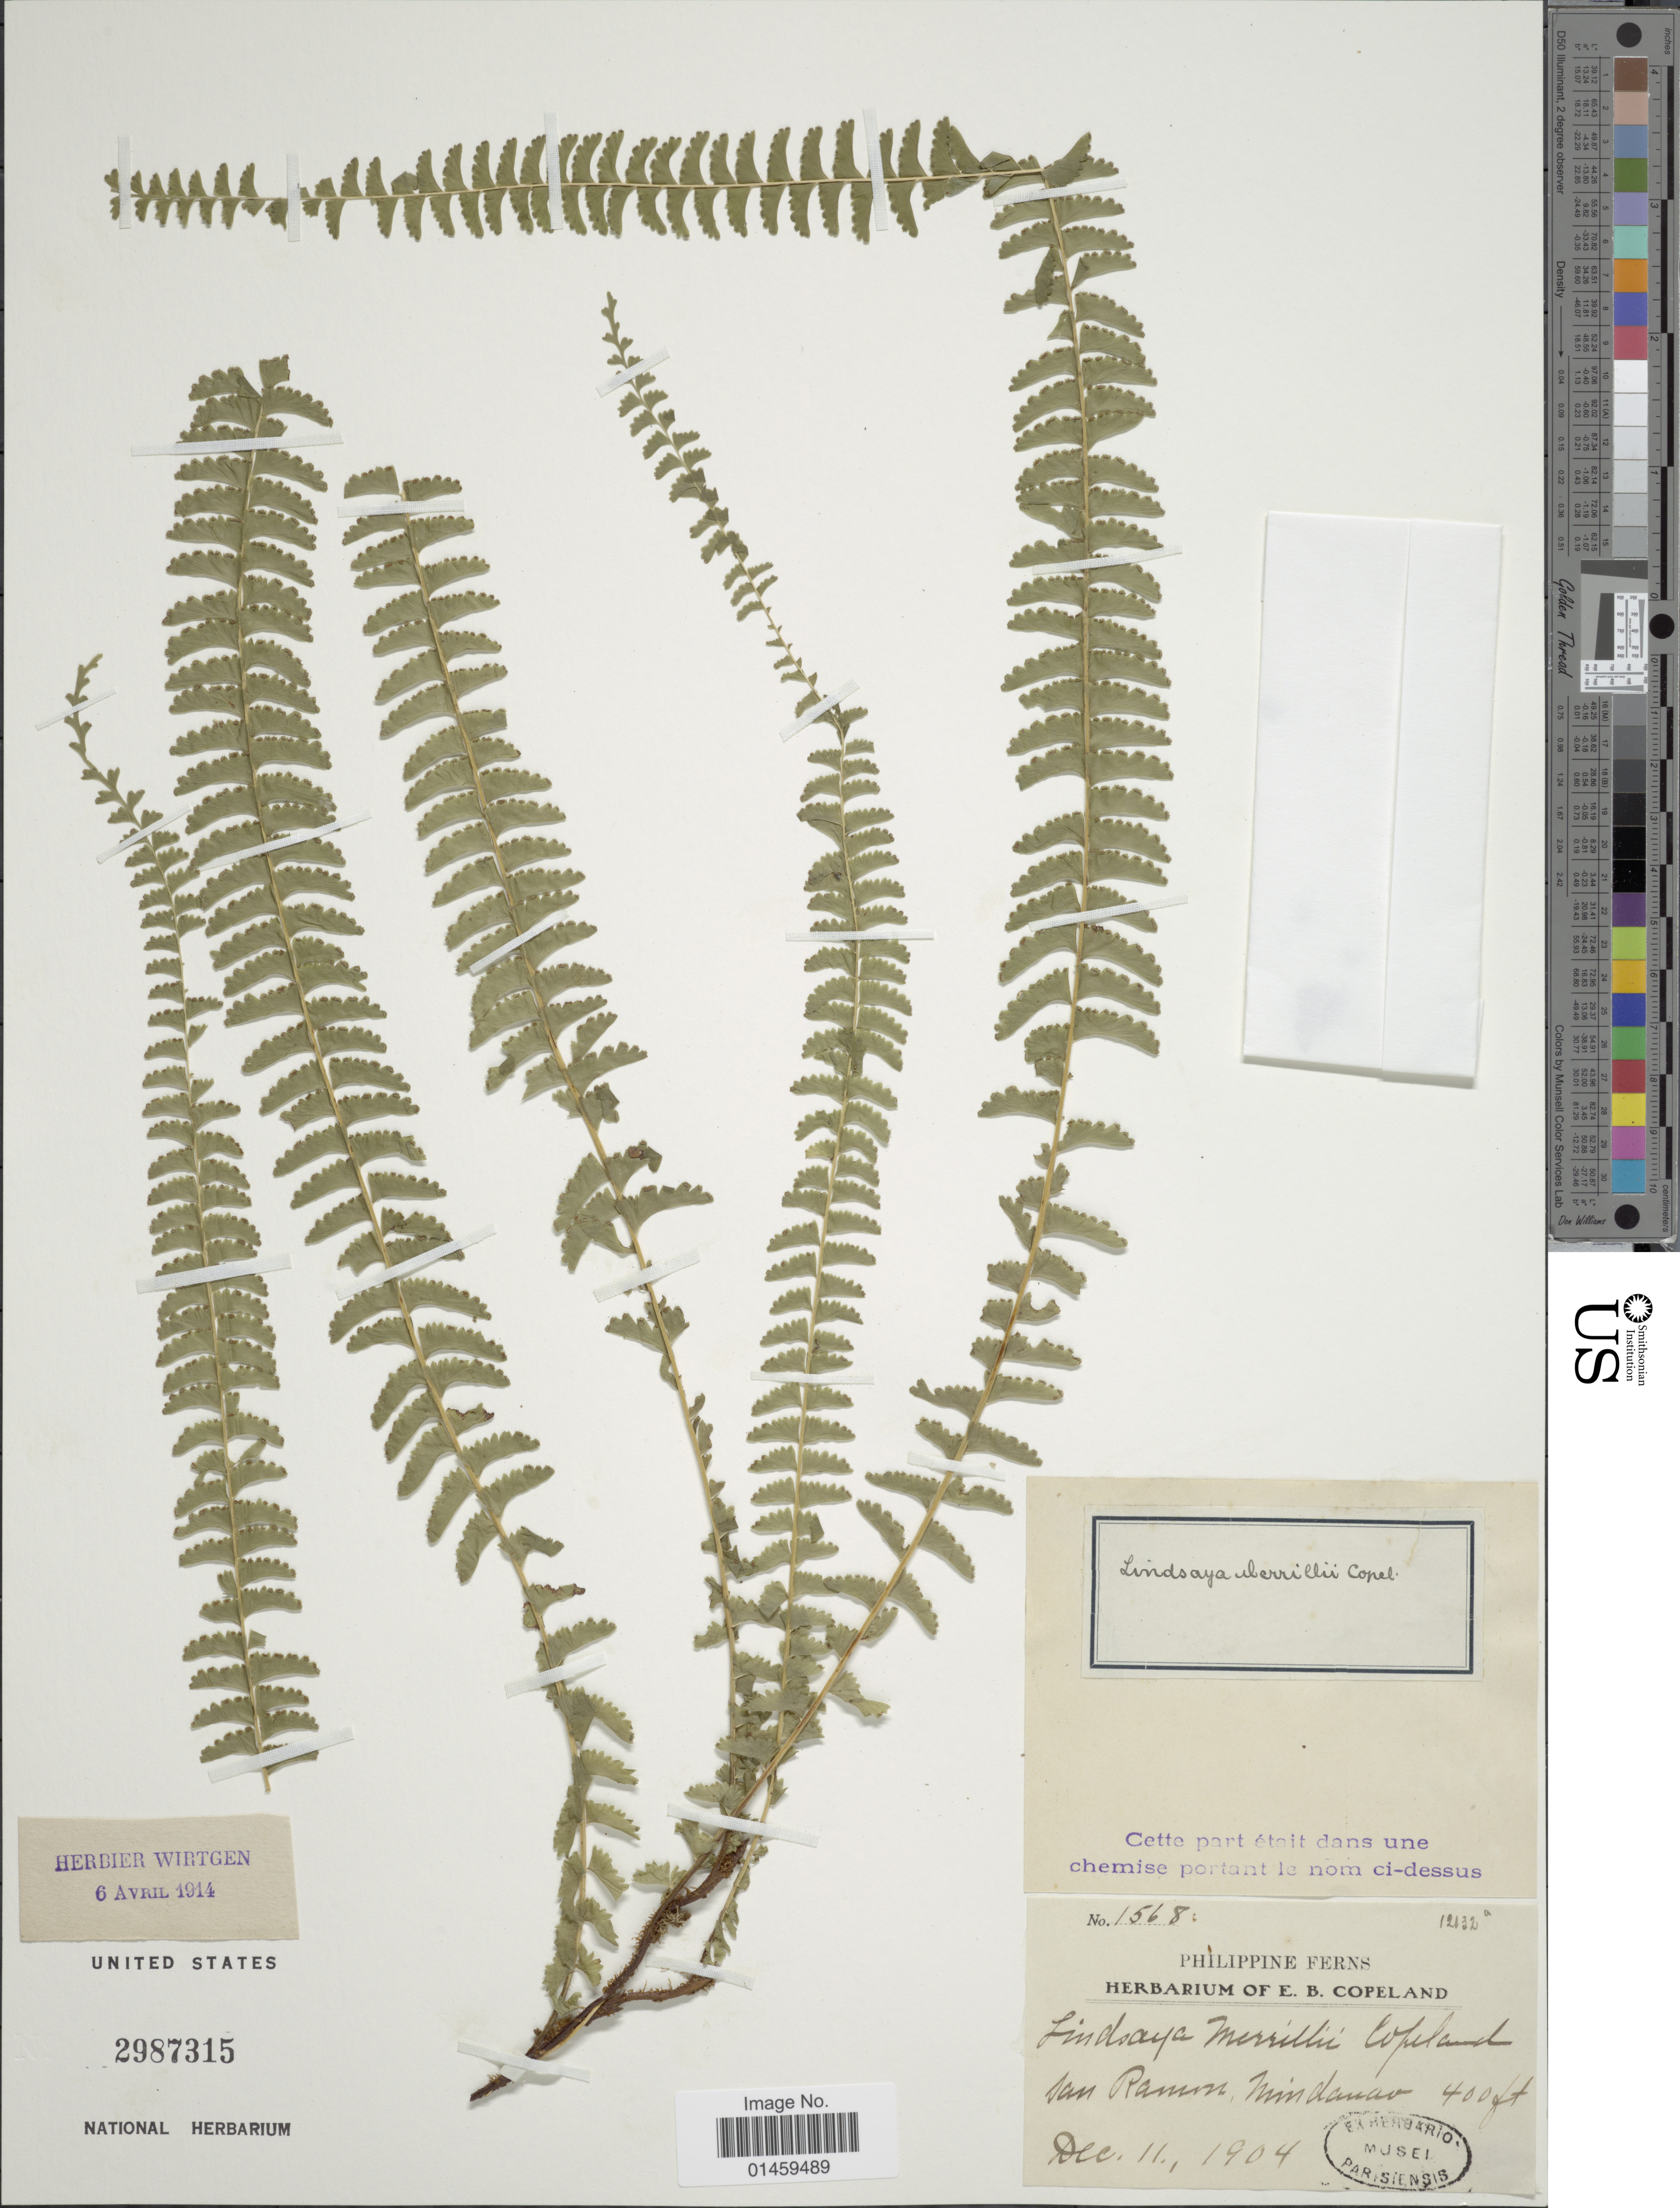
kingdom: Plantae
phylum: Tracheophyta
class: Polypodiopsida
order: Polypodiales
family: Lindsaeaceae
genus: Lindsaea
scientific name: Lindsaea merrillii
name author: Copel. in Perkins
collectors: ex herb. E. B. Copeland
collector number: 1568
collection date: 1904-12-11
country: Philippines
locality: San Ramon, Mindanao.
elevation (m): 1219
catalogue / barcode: US 2987315